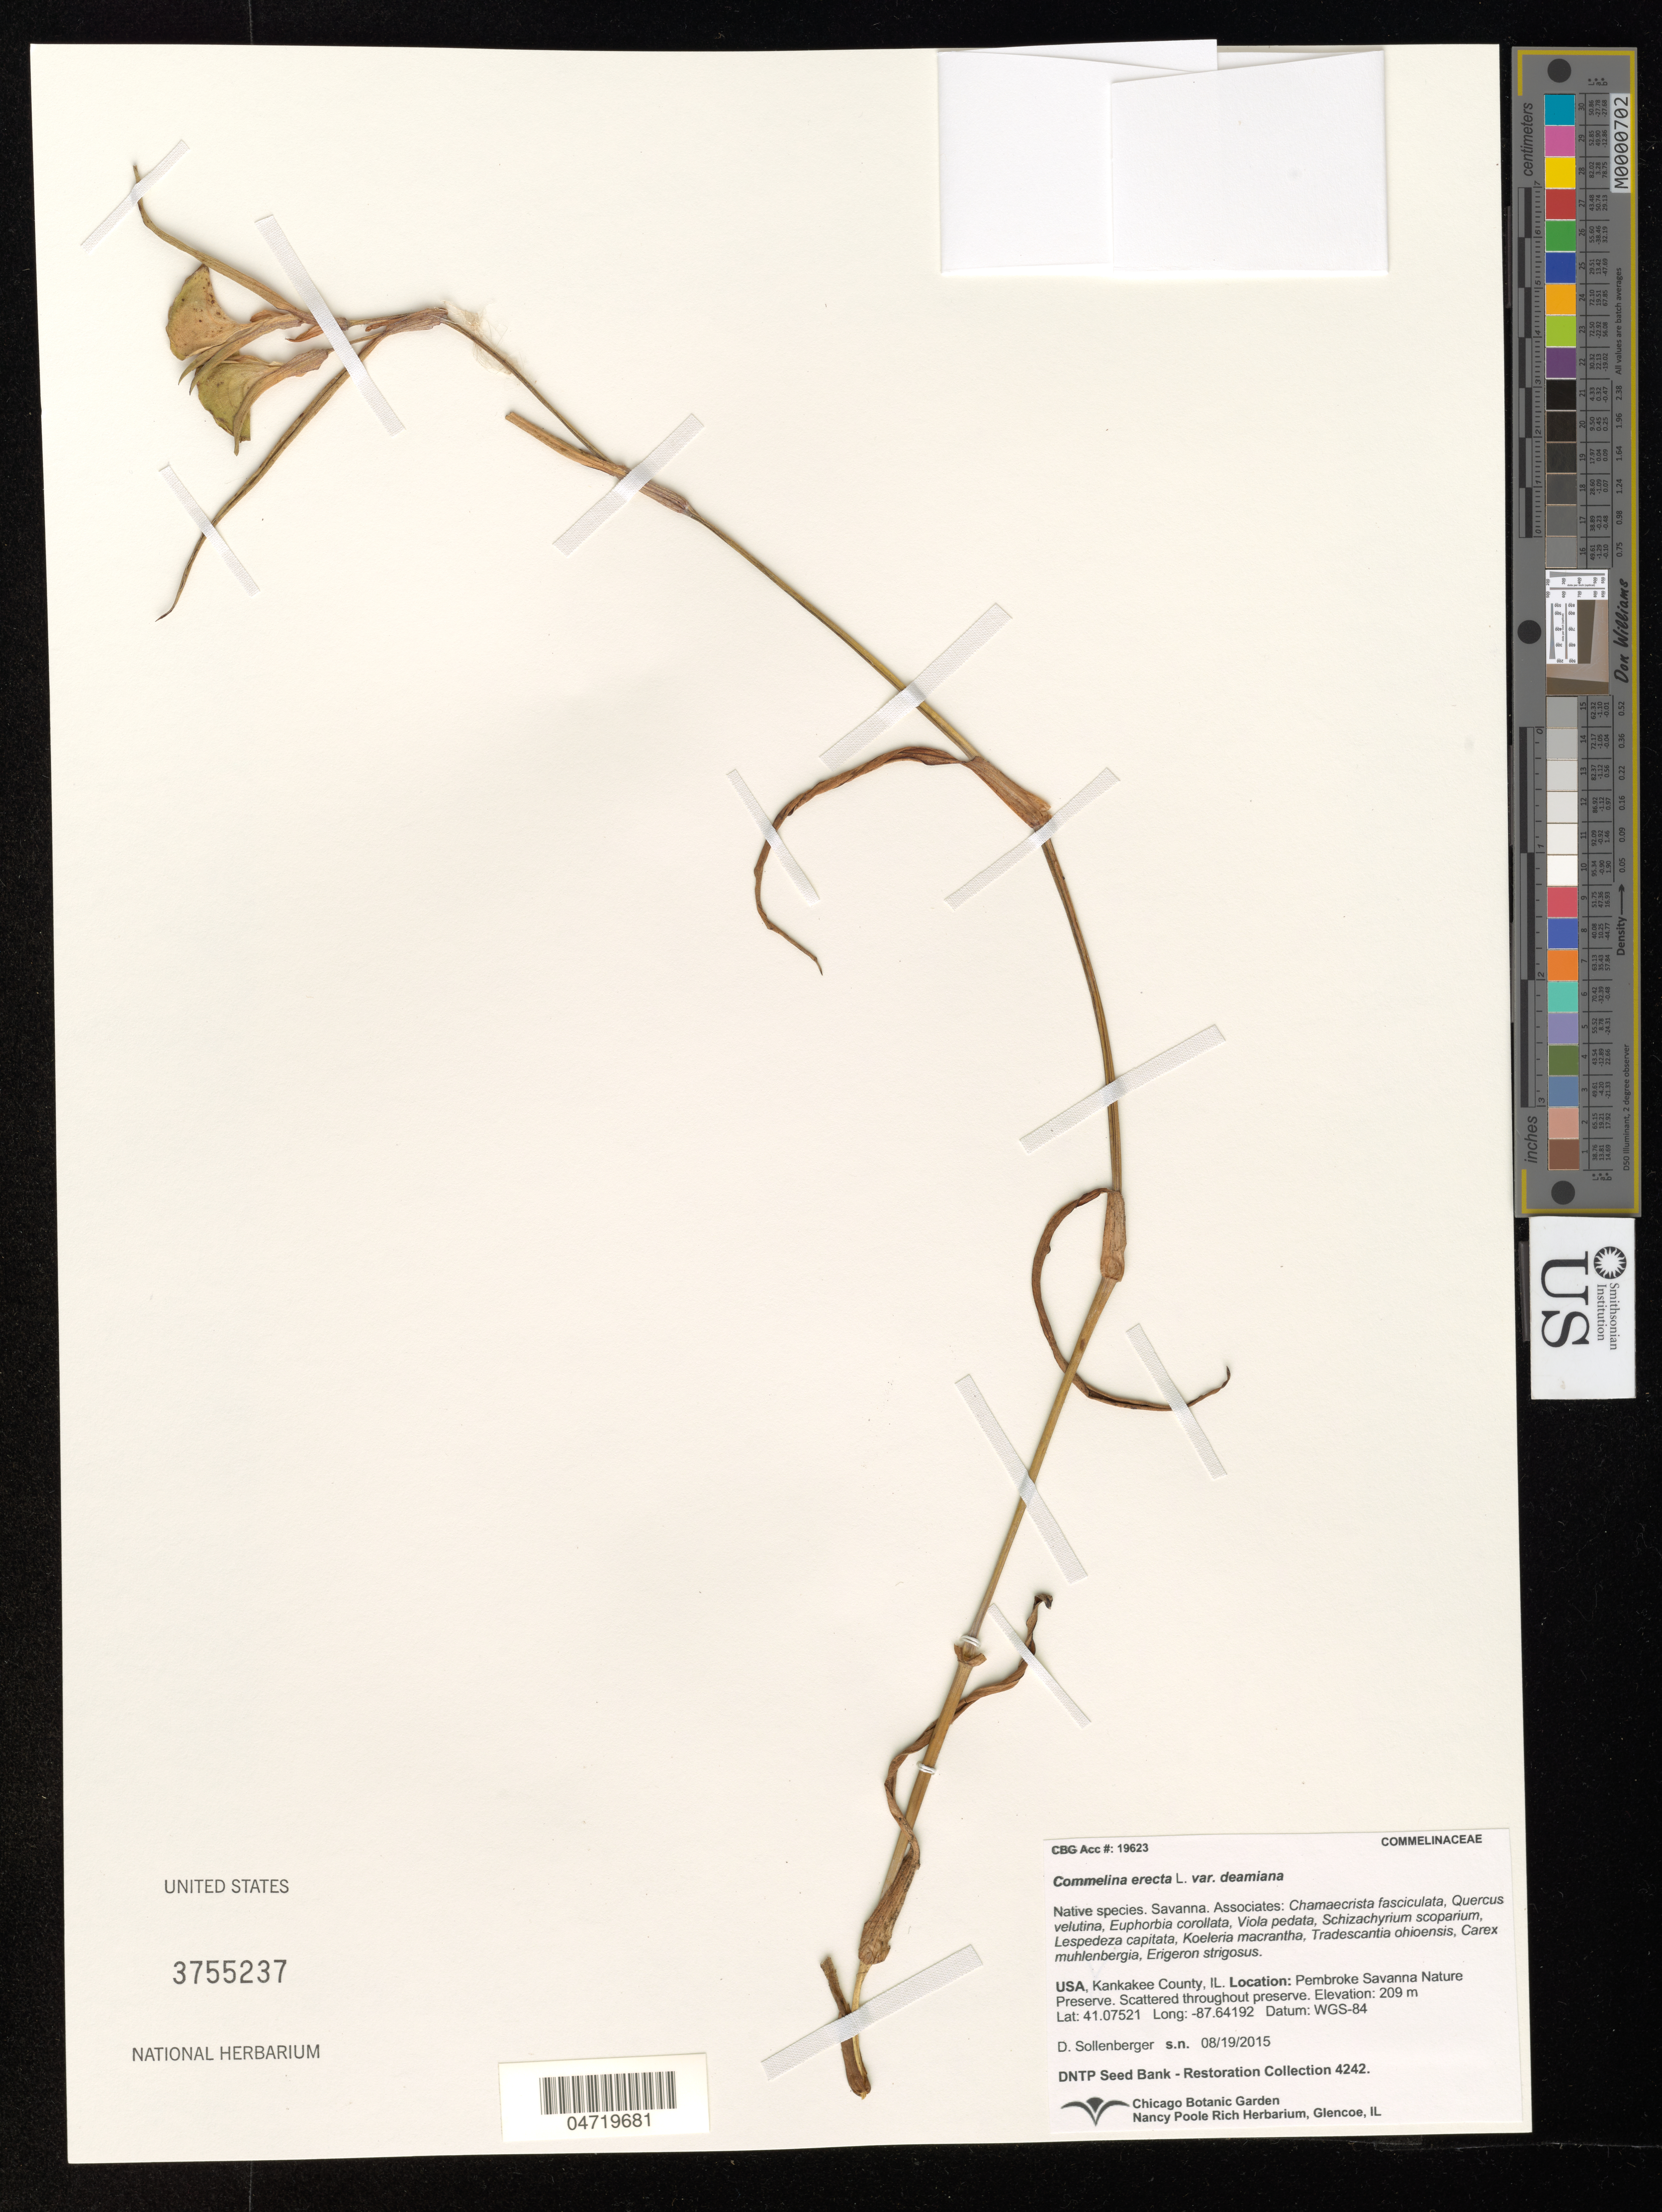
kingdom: Plantae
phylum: Tracheophyta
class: Liliopsida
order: Commelinales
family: Commelinaceae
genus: Commelina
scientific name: Commelina erecta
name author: L.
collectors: D. Sollenberger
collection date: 2015-08-19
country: United States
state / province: Illinois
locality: Kankanee County, IL. Pembroke Savanna Nature Preserve.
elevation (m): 209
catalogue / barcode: US 3755237